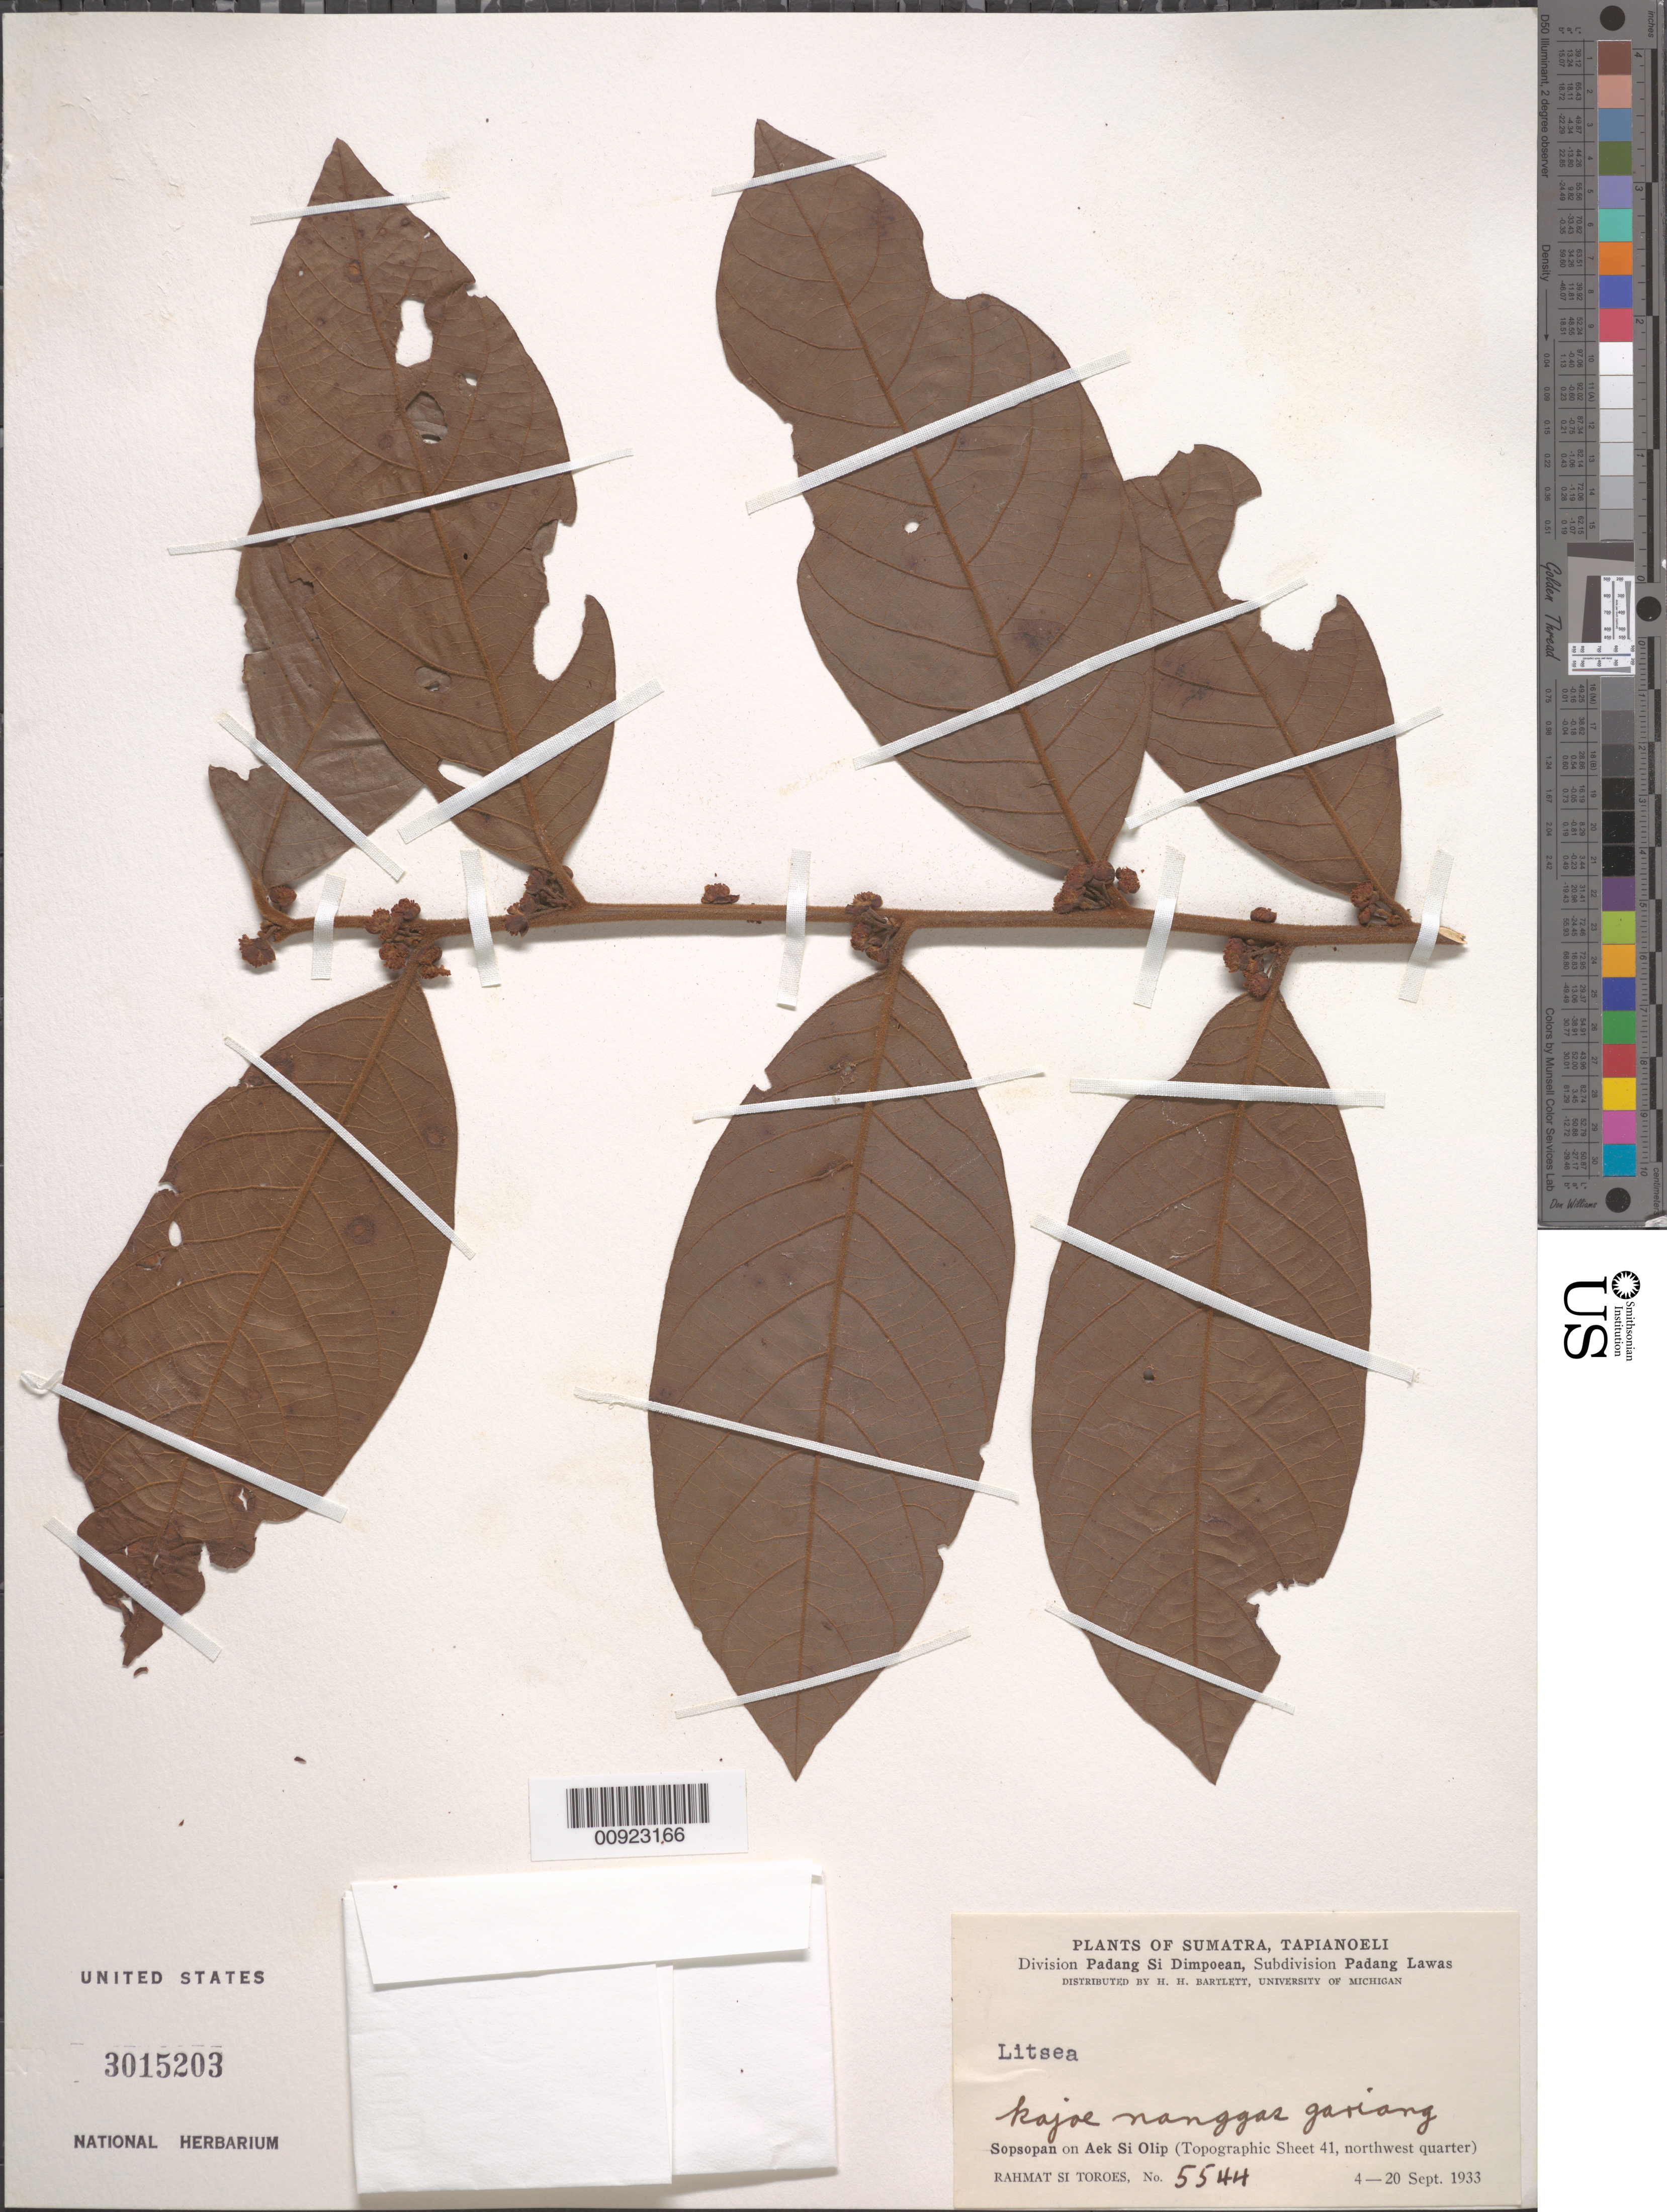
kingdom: Plantae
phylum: Tracheophyta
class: Magnoliopsida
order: Laurales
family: Lauraceae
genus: Litsea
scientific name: Litsea sp.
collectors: Rahmat Si Boeea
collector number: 5544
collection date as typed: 04 Sep 1933 to 20 Sep 1933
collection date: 1933-09-04/1933-09-20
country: Indonesia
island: Sumatra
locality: Tapianoeli Division Padang Si Dimpoean, Subdivision Padang Lawas, Sopsopan on Aek Si Olip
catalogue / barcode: US 3015203